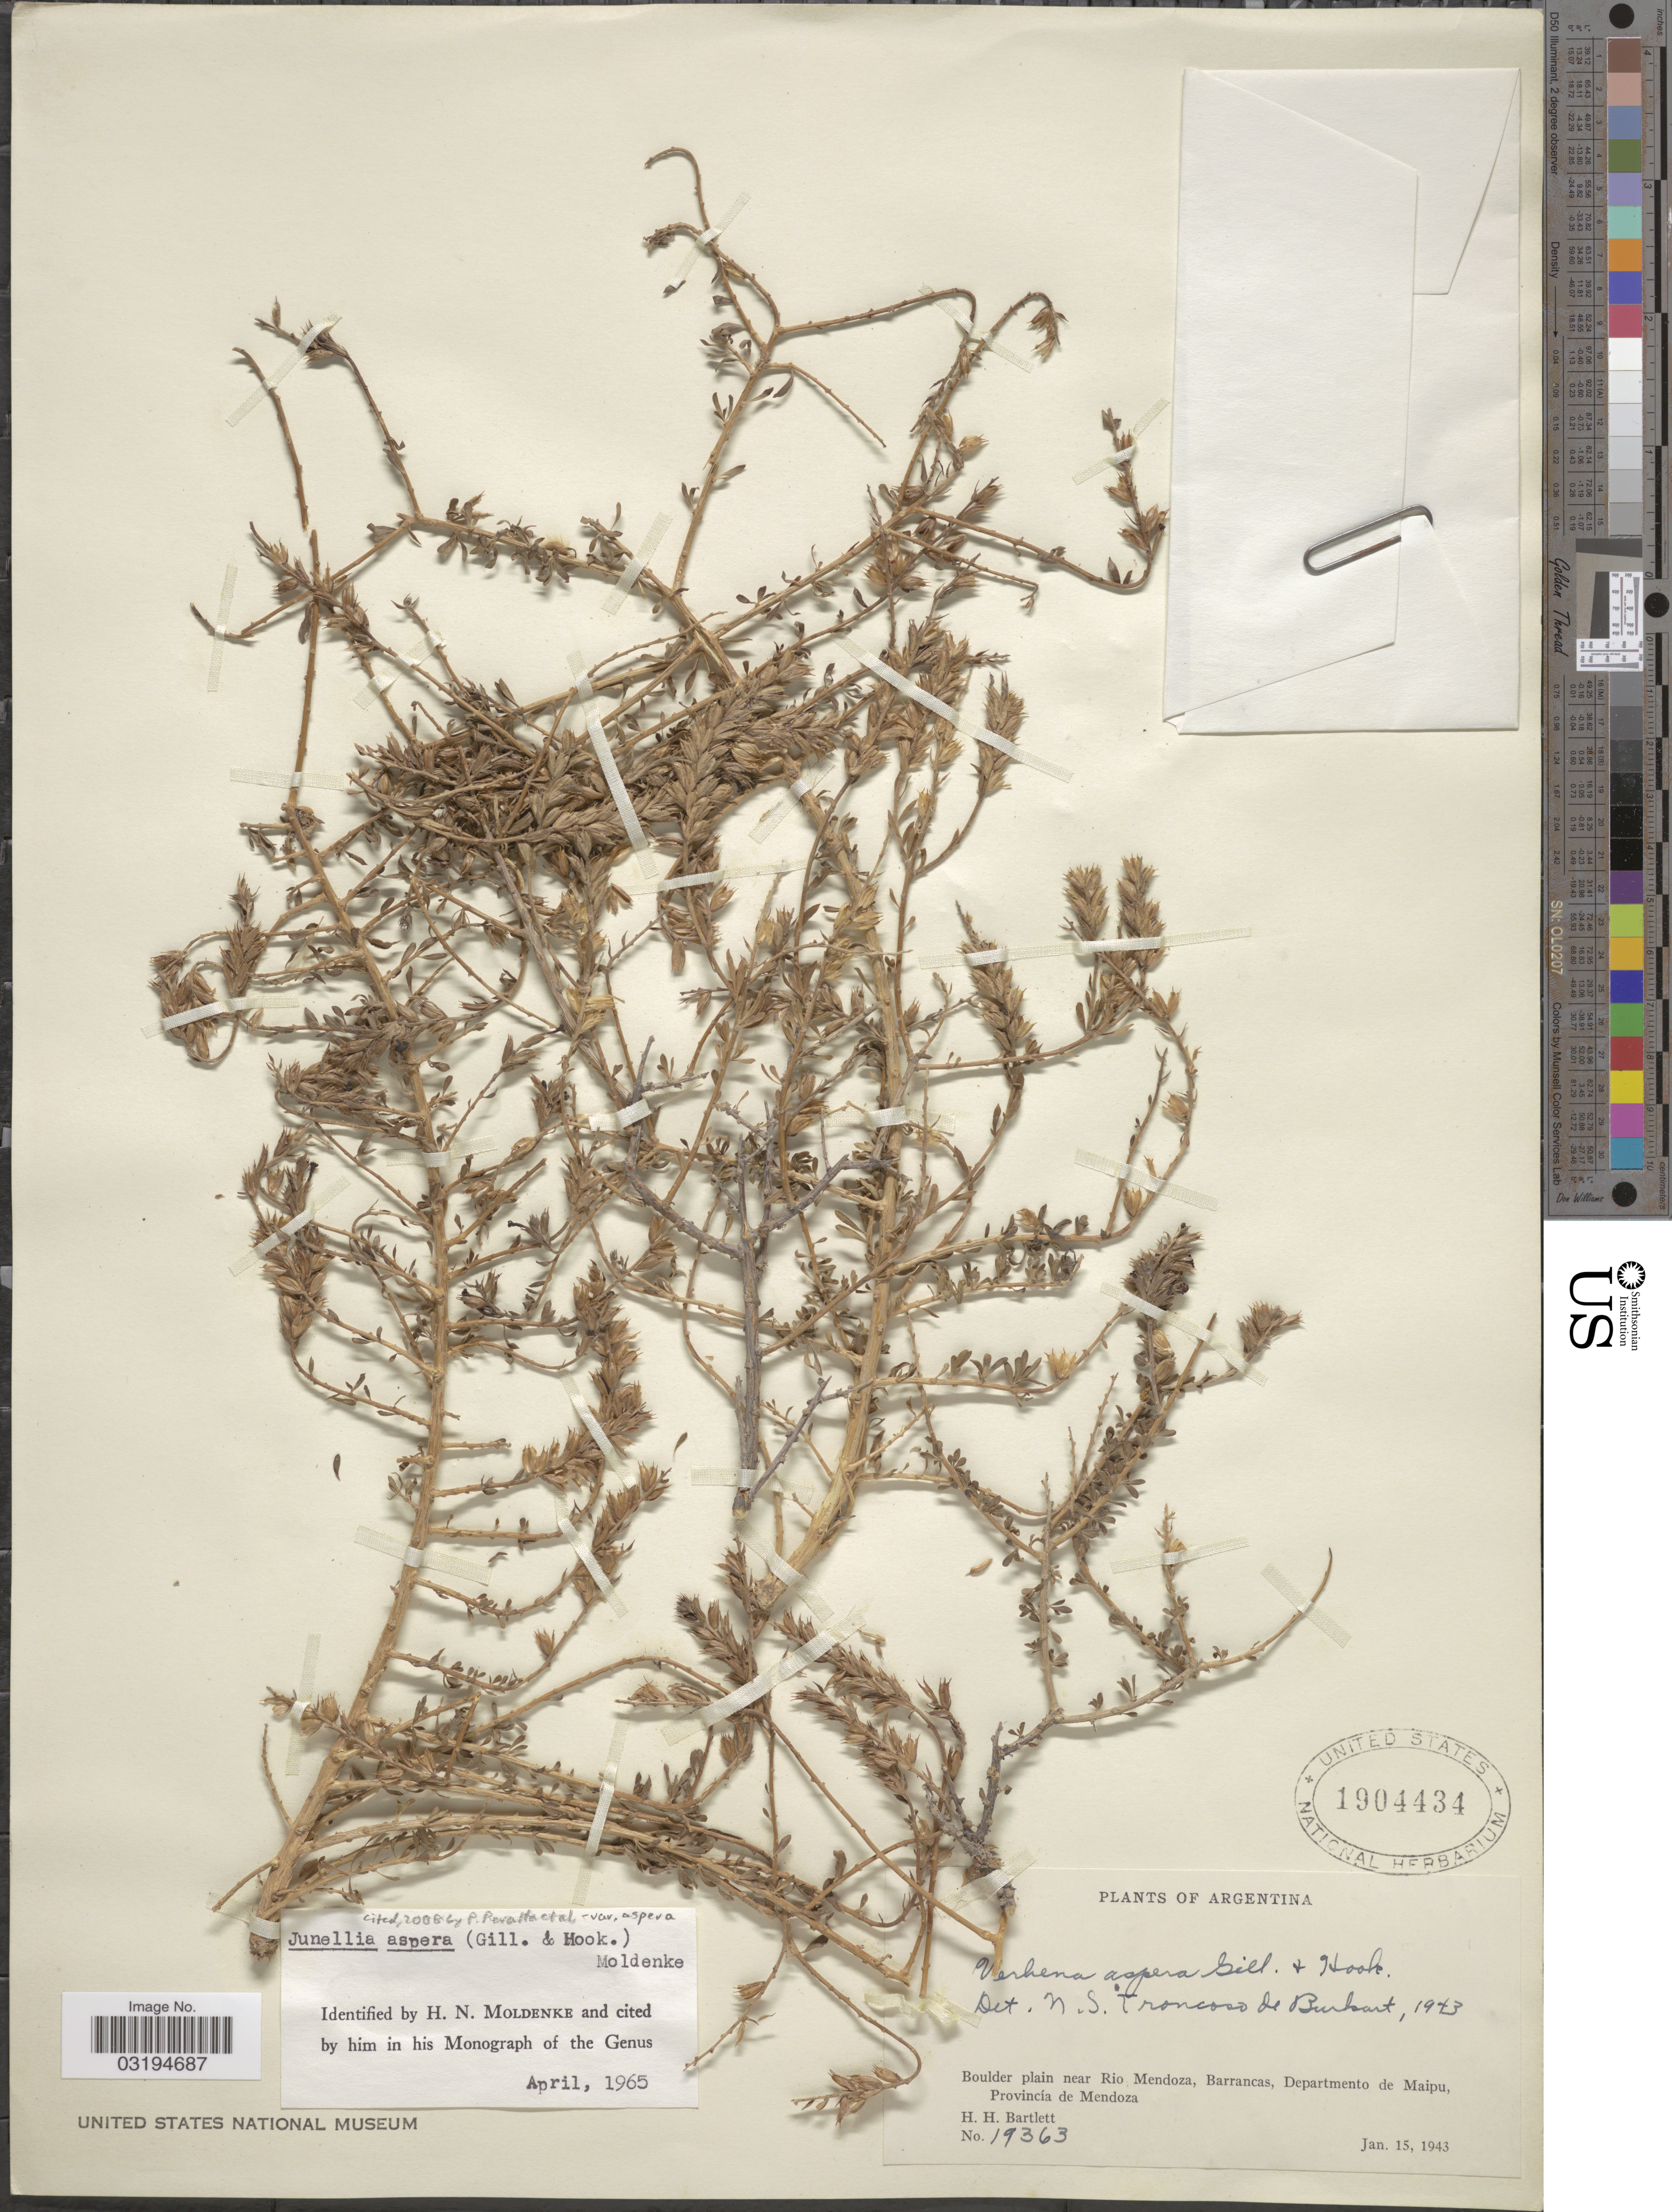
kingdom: Plantae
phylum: Tracheophyta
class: Magnoliopsida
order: Lamiales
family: Verbenaceae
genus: Junellia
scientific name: Junellia aspera var. aspera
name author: (Gillies & Hook.) Moldenke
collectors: H. H. Bartlett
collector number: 19363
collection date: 1943-01-15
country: Argentina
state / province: Mendoza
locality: Boulder plain near Rio Mendoza, Barrancas, Departmento de Maipu.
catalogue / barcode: US 1904434